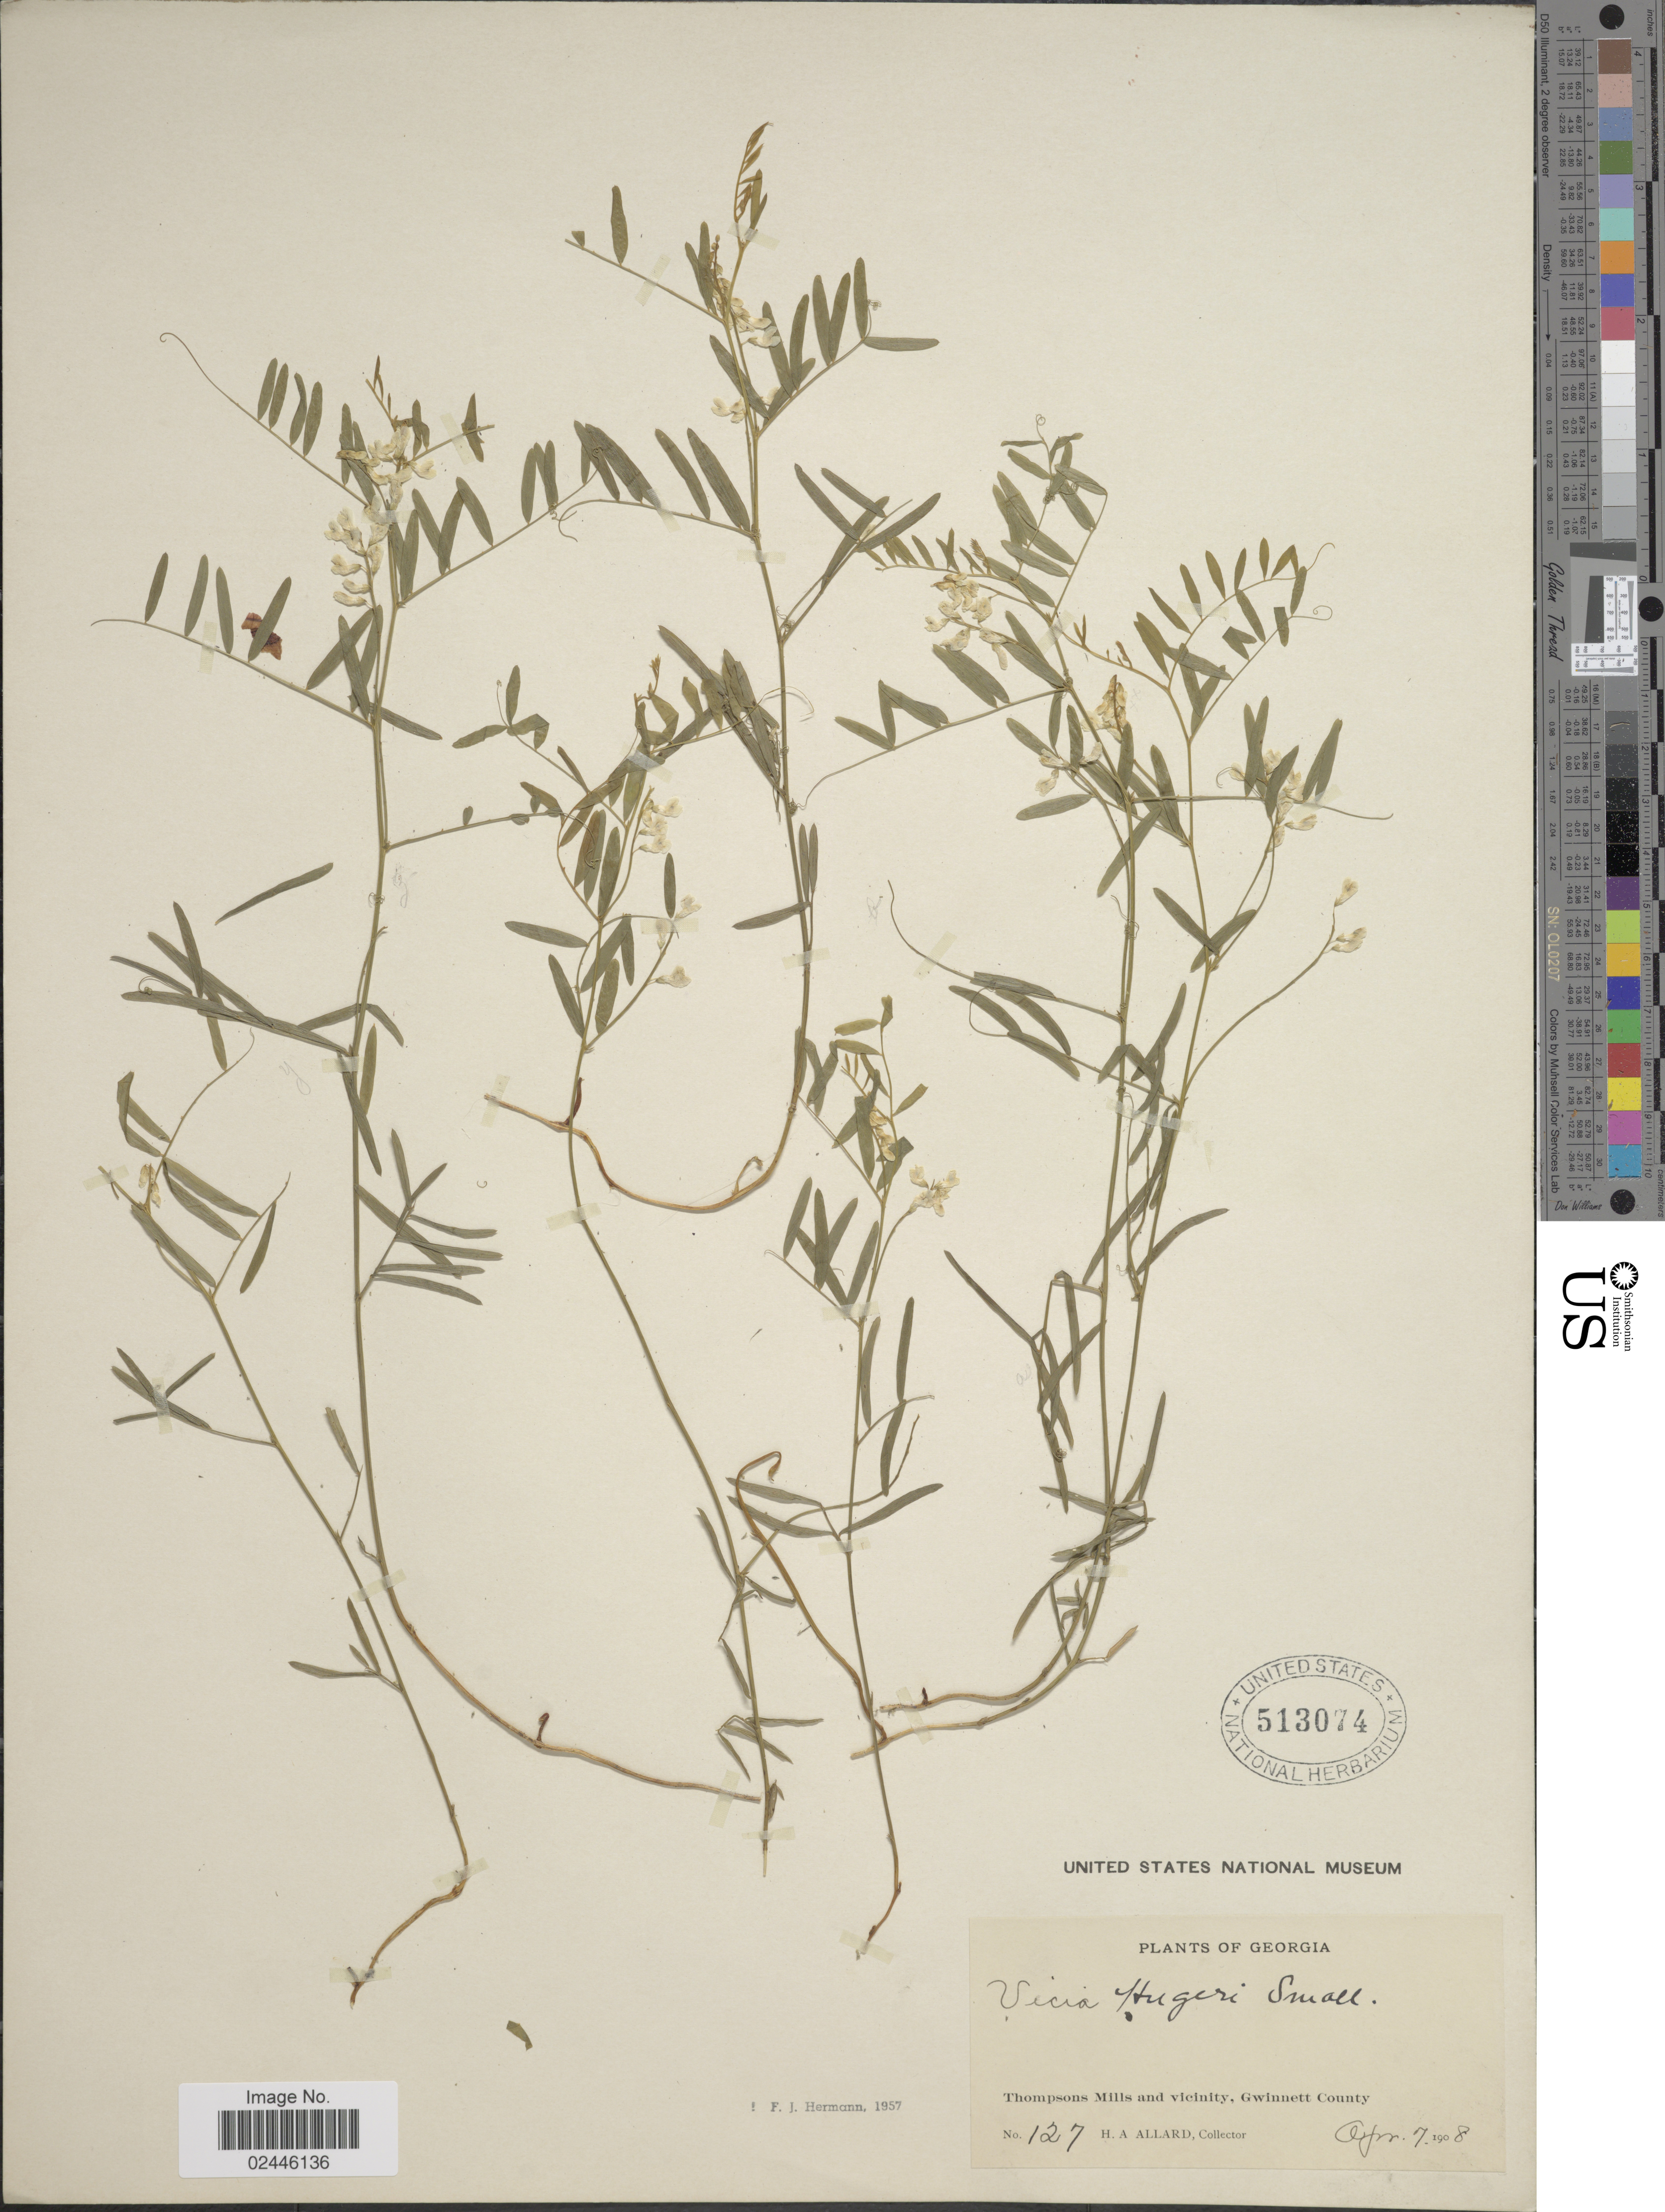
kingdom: Plantae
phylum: Tracheophyta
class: Magnoliopsida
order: Fabales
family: Fabaceae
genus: Vicia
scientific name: Vicia hugeri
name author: Small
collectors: H. A. Allard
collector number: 127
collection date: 1908-04-07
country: United States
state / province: Georgia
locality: Thompsons Mills and vicinity, Gwinnett County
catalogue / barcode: US 513074